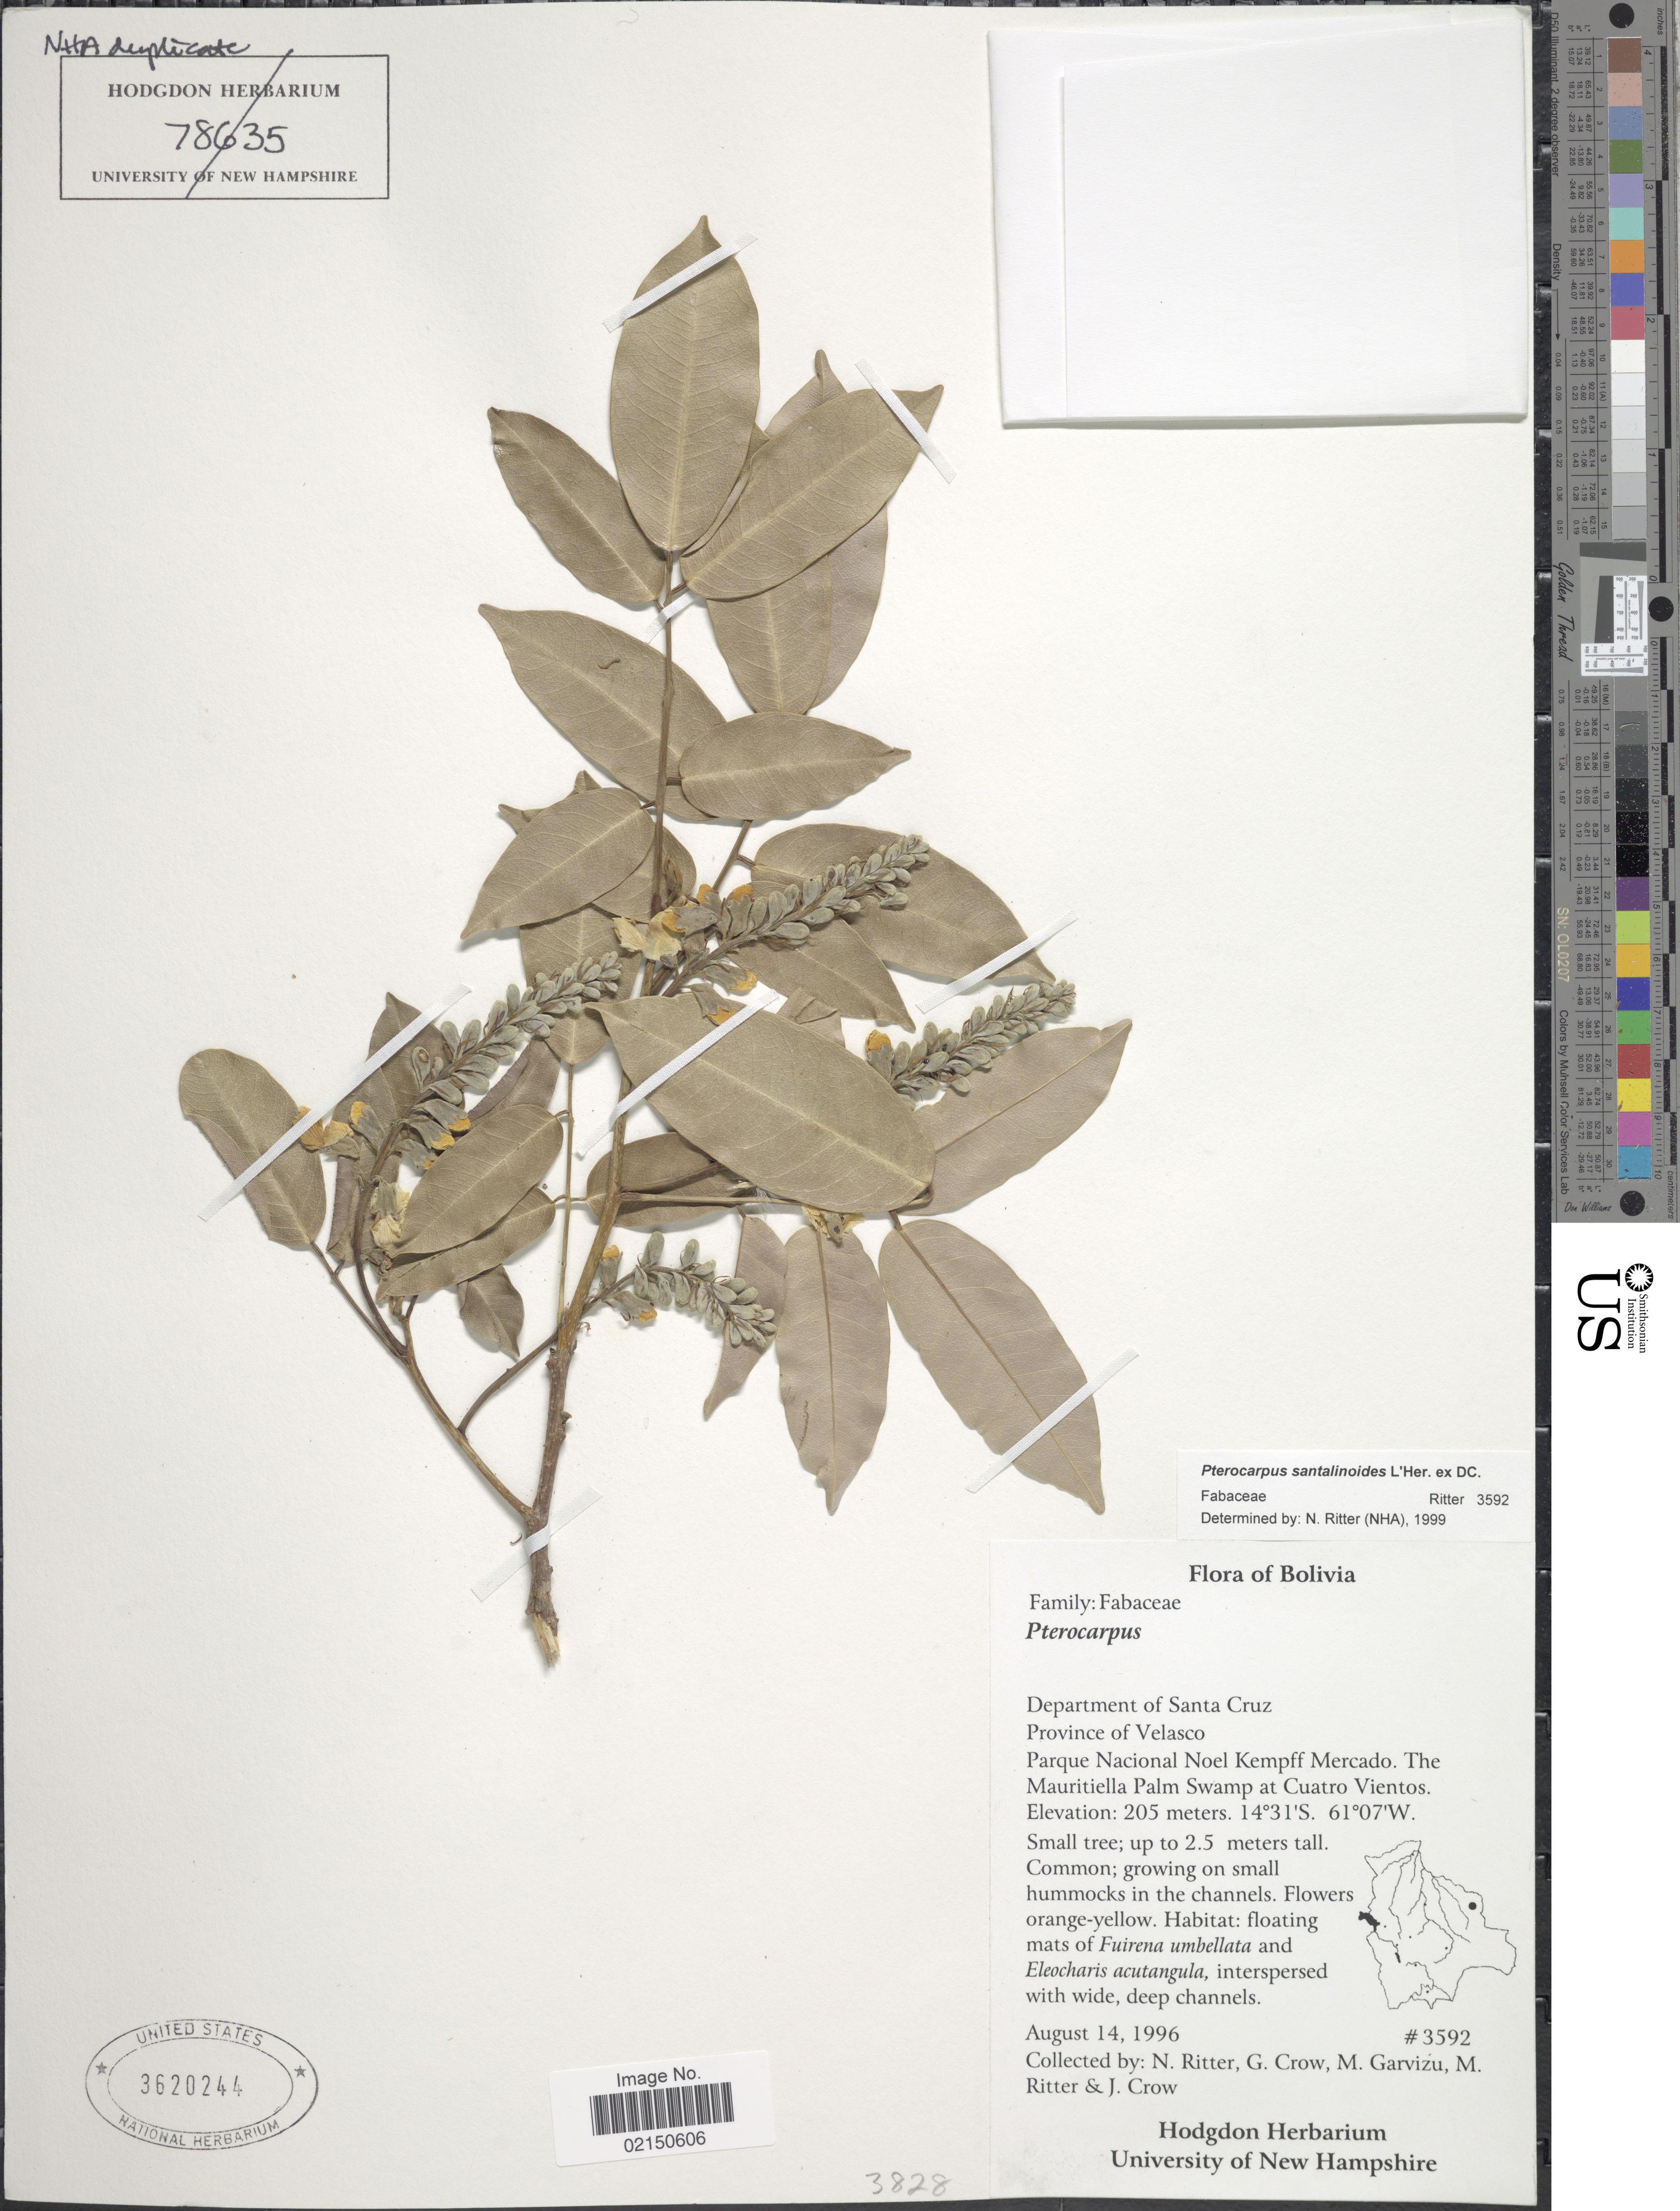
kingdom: Plantae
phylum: Tracheophyta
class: Magnoliopsida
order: Fabales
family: Fabaceae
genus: Pterocarpus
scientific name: Pterocarpus santalinoides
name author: L'Hér. ex DC.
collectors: N. Ritter, G. Crow, M. Garvizu, M. Ritter & J. Crow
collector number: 3592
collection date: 1996-08-14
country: Bolivia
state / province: Santa Cruz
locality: Province of Velasco, Parque Nacional Noel Kempff Mercado. The Mauritiella Palm Swamp at Cuatro Vientos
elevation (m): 205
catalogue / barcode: US 3620244